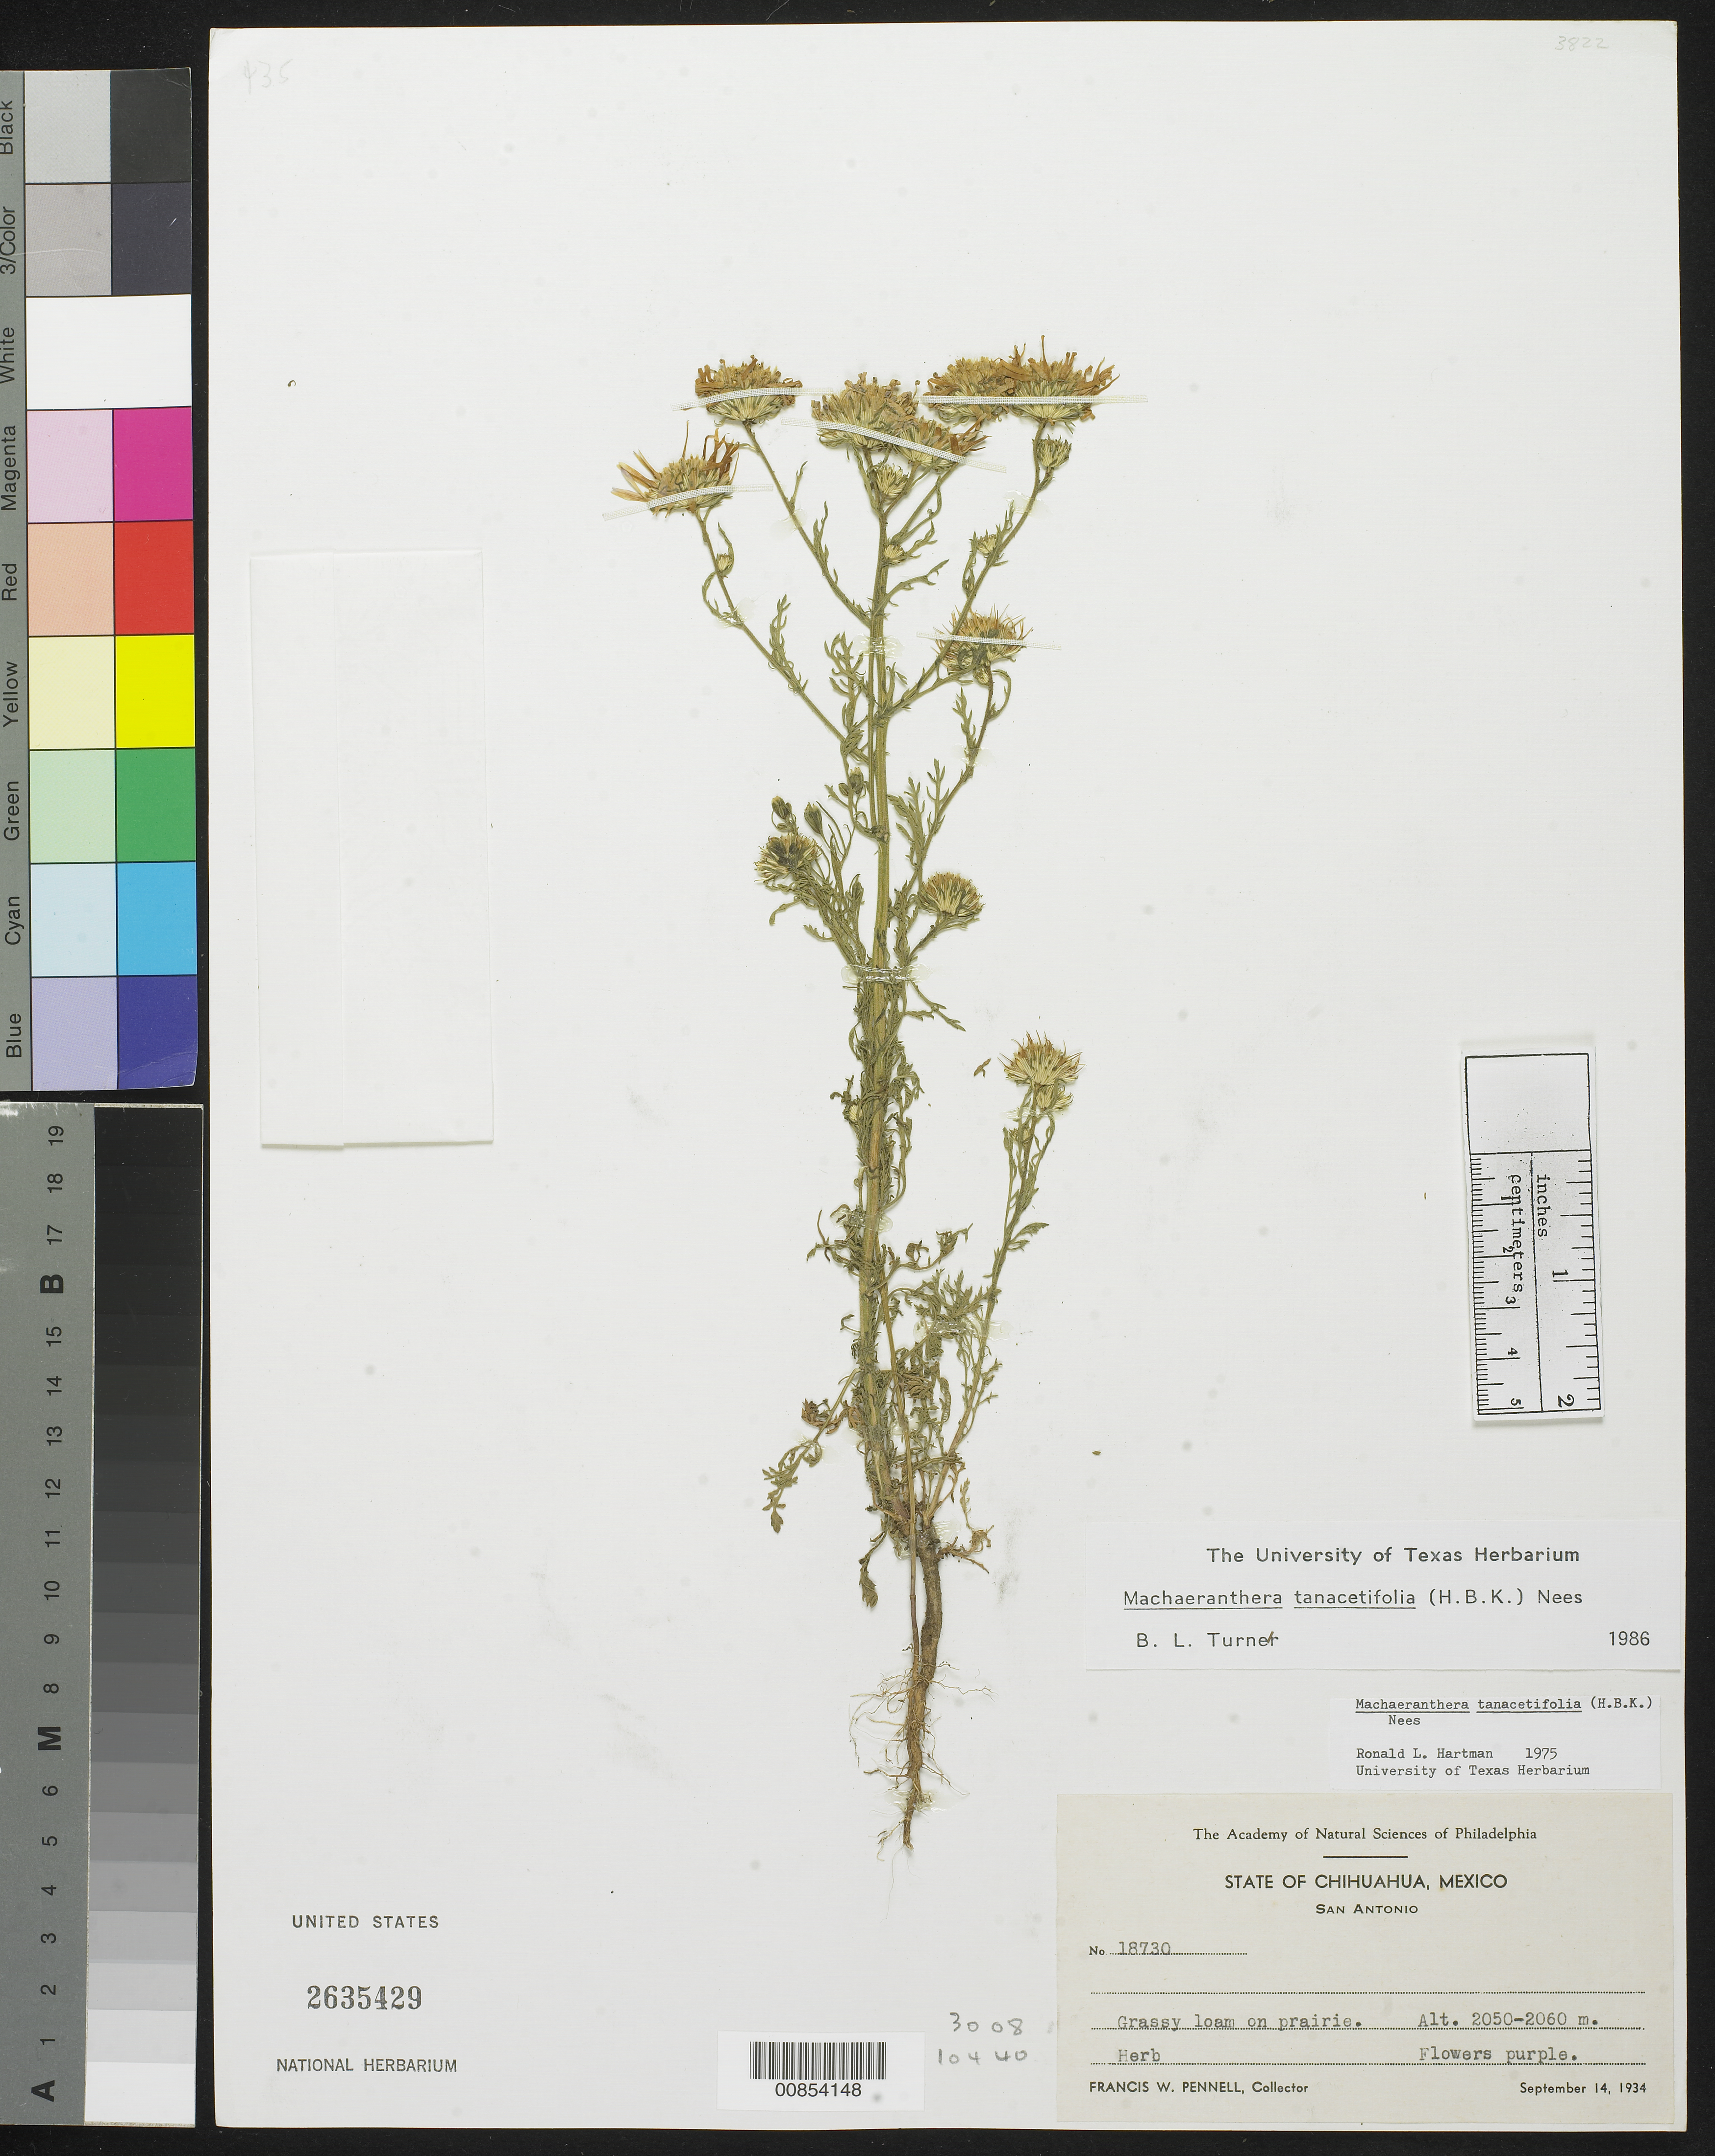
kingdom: Plantae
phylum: Tracheophyta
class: Magnoliopsida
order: Asterales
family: Asteraceae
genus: Machaeranthera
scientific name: Machaeranthera tanacetifolia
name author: (Kunth) Nees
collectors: F. W. Pennell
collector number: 18730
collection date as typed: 14 Sep 1934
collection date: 1934-09-14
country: Mexico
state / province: Chihuahua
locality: San Antonio.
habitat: Grassy loam on prairie.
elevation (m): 2060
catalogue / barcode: US 2635429